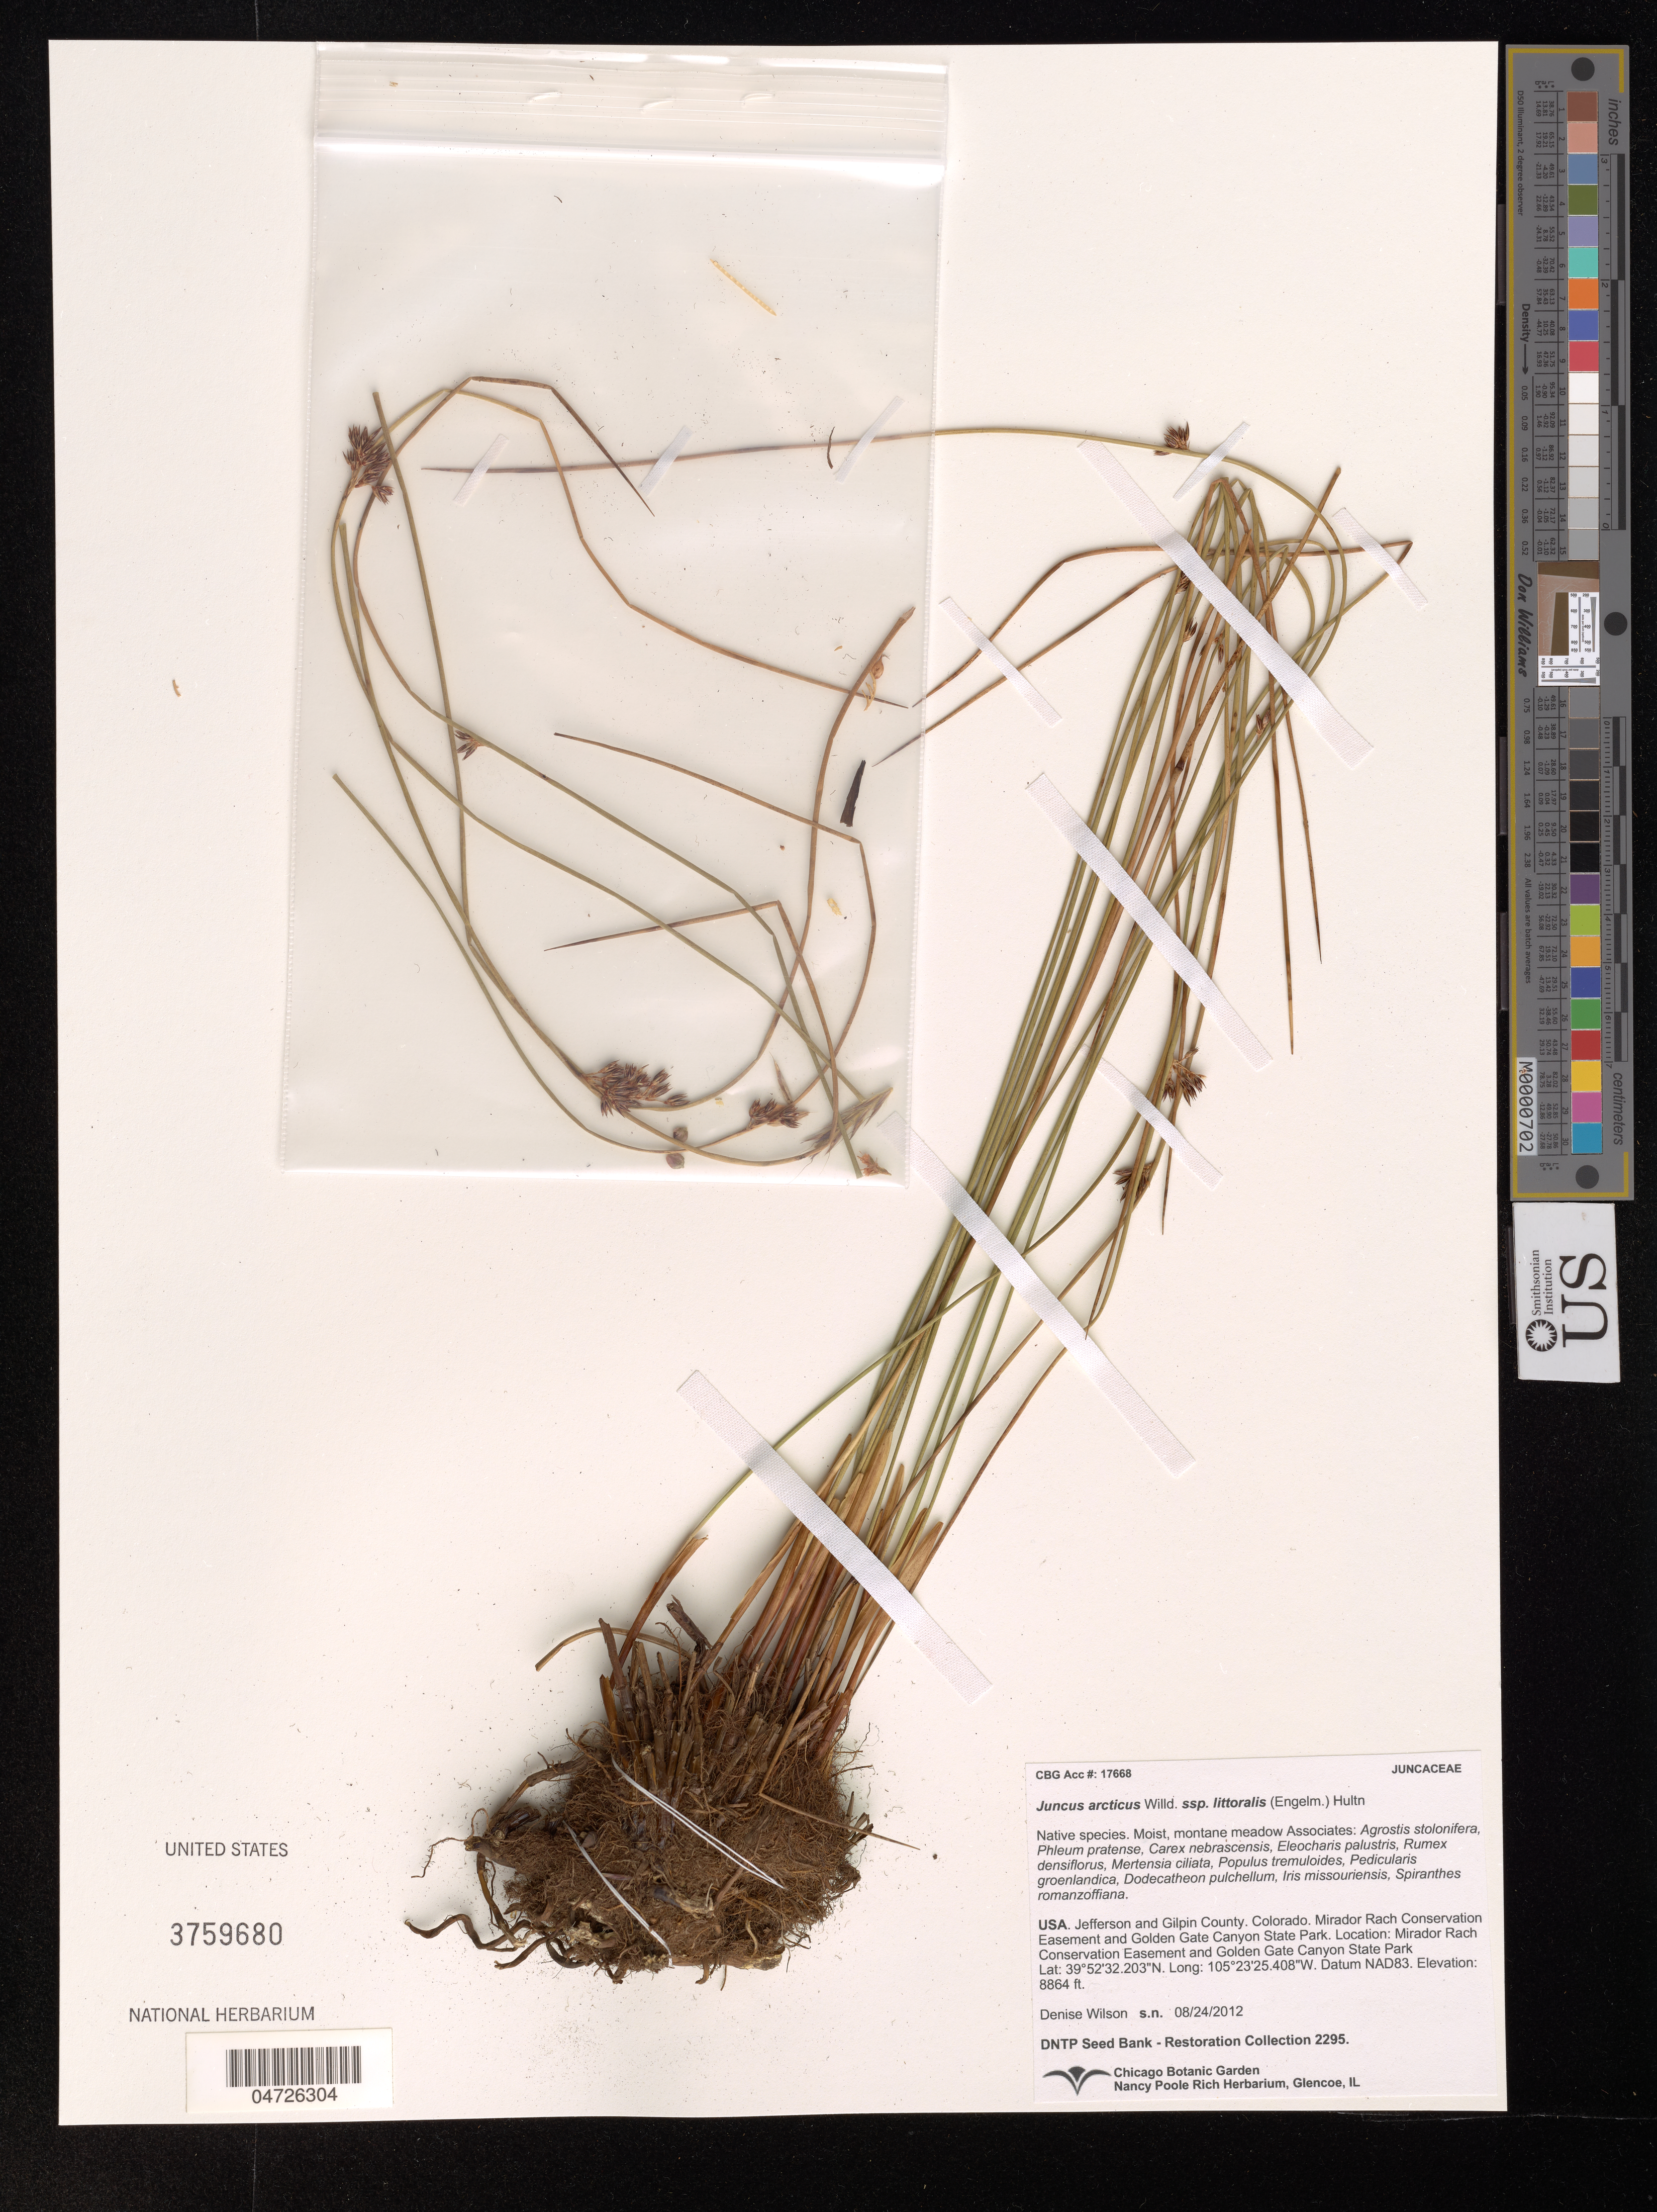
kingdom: Plantae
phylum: Tracheophyta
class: Liliopsida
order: Poales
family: Juncaceae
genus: Juncus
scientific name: Juncus arcticus subsp. littoralis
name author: (Engelm.) Hultén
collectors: D. Wilson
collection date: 2012-08-24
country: United States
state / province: Colorado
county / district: Jefferson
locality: Jefferson and Gilpin County. Mirador Rach Conservation Easement and Golden Gate Canyon State Park.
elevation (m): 2702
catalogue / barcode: US 3759680